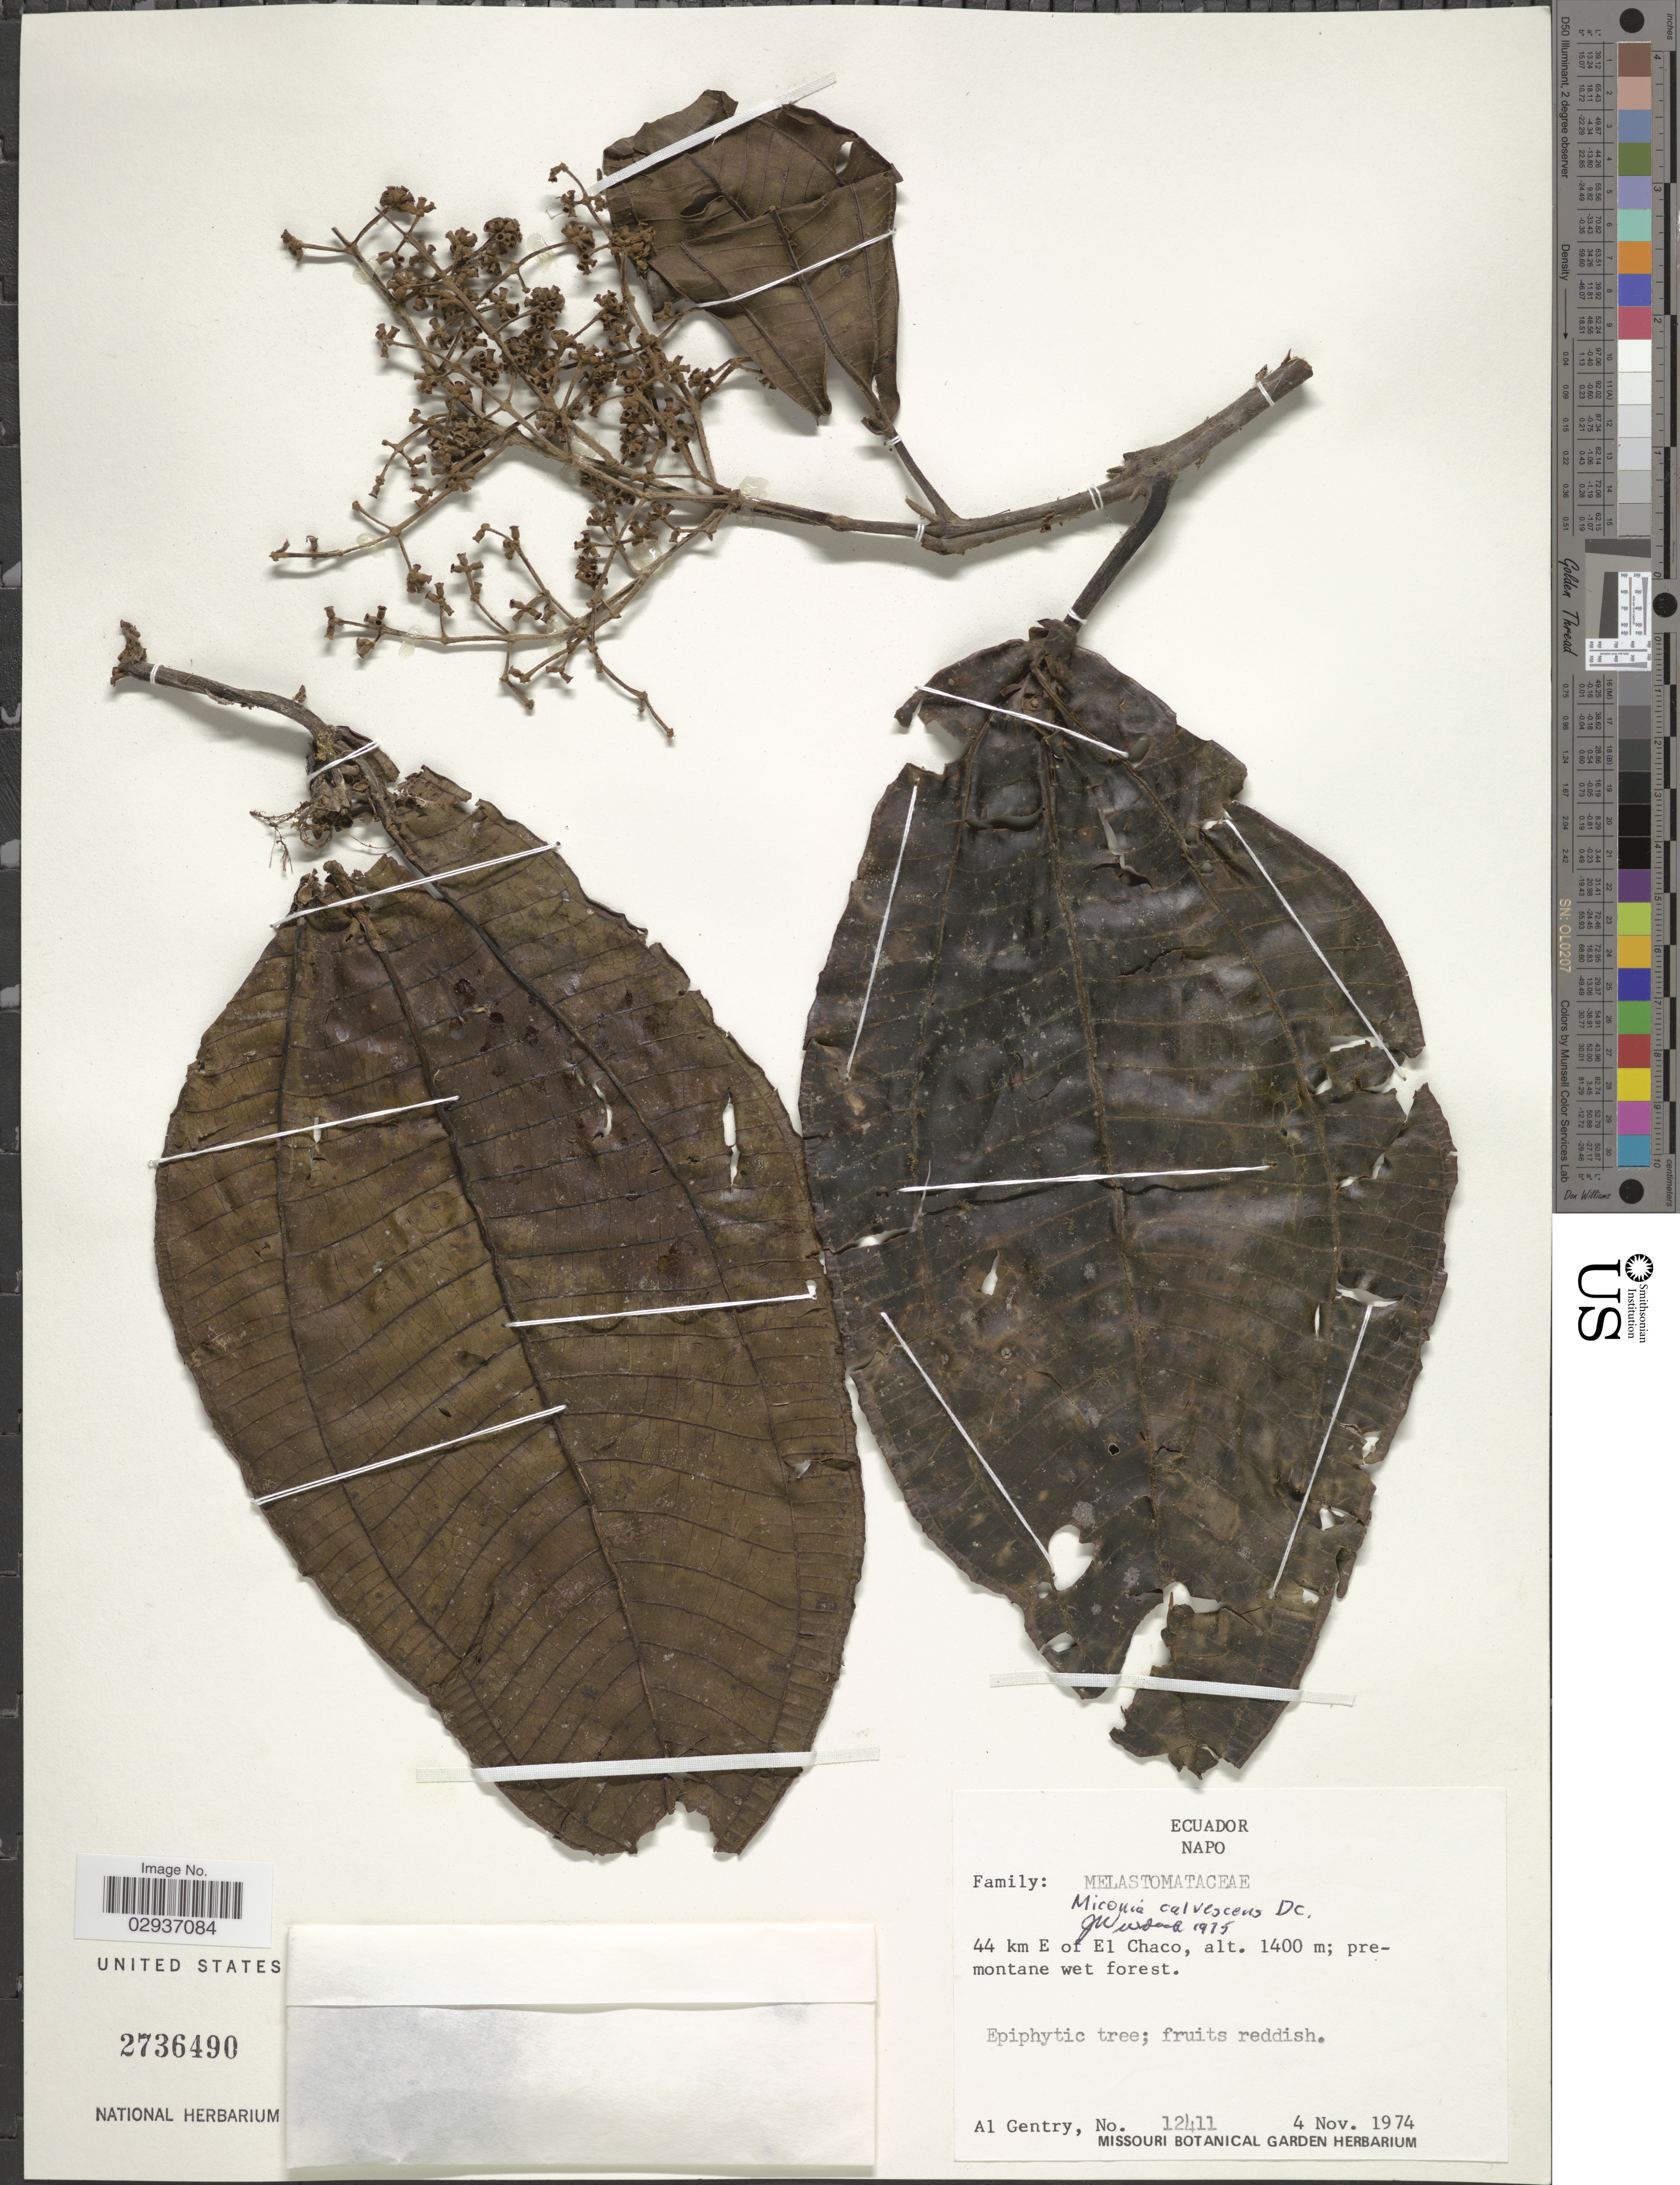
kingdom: Plantae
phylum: Tracheophyta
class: Magnoliopsida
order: Myrtales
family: Melastomataceae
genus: Miconia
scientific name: Miconia calvescens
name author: DC.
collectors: A. H. Gentry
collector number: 12411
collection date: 1974-11-04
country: Ecuador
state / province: Napo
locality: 44 km E of El Chaco.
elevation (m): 1400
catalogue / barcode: US 2736490